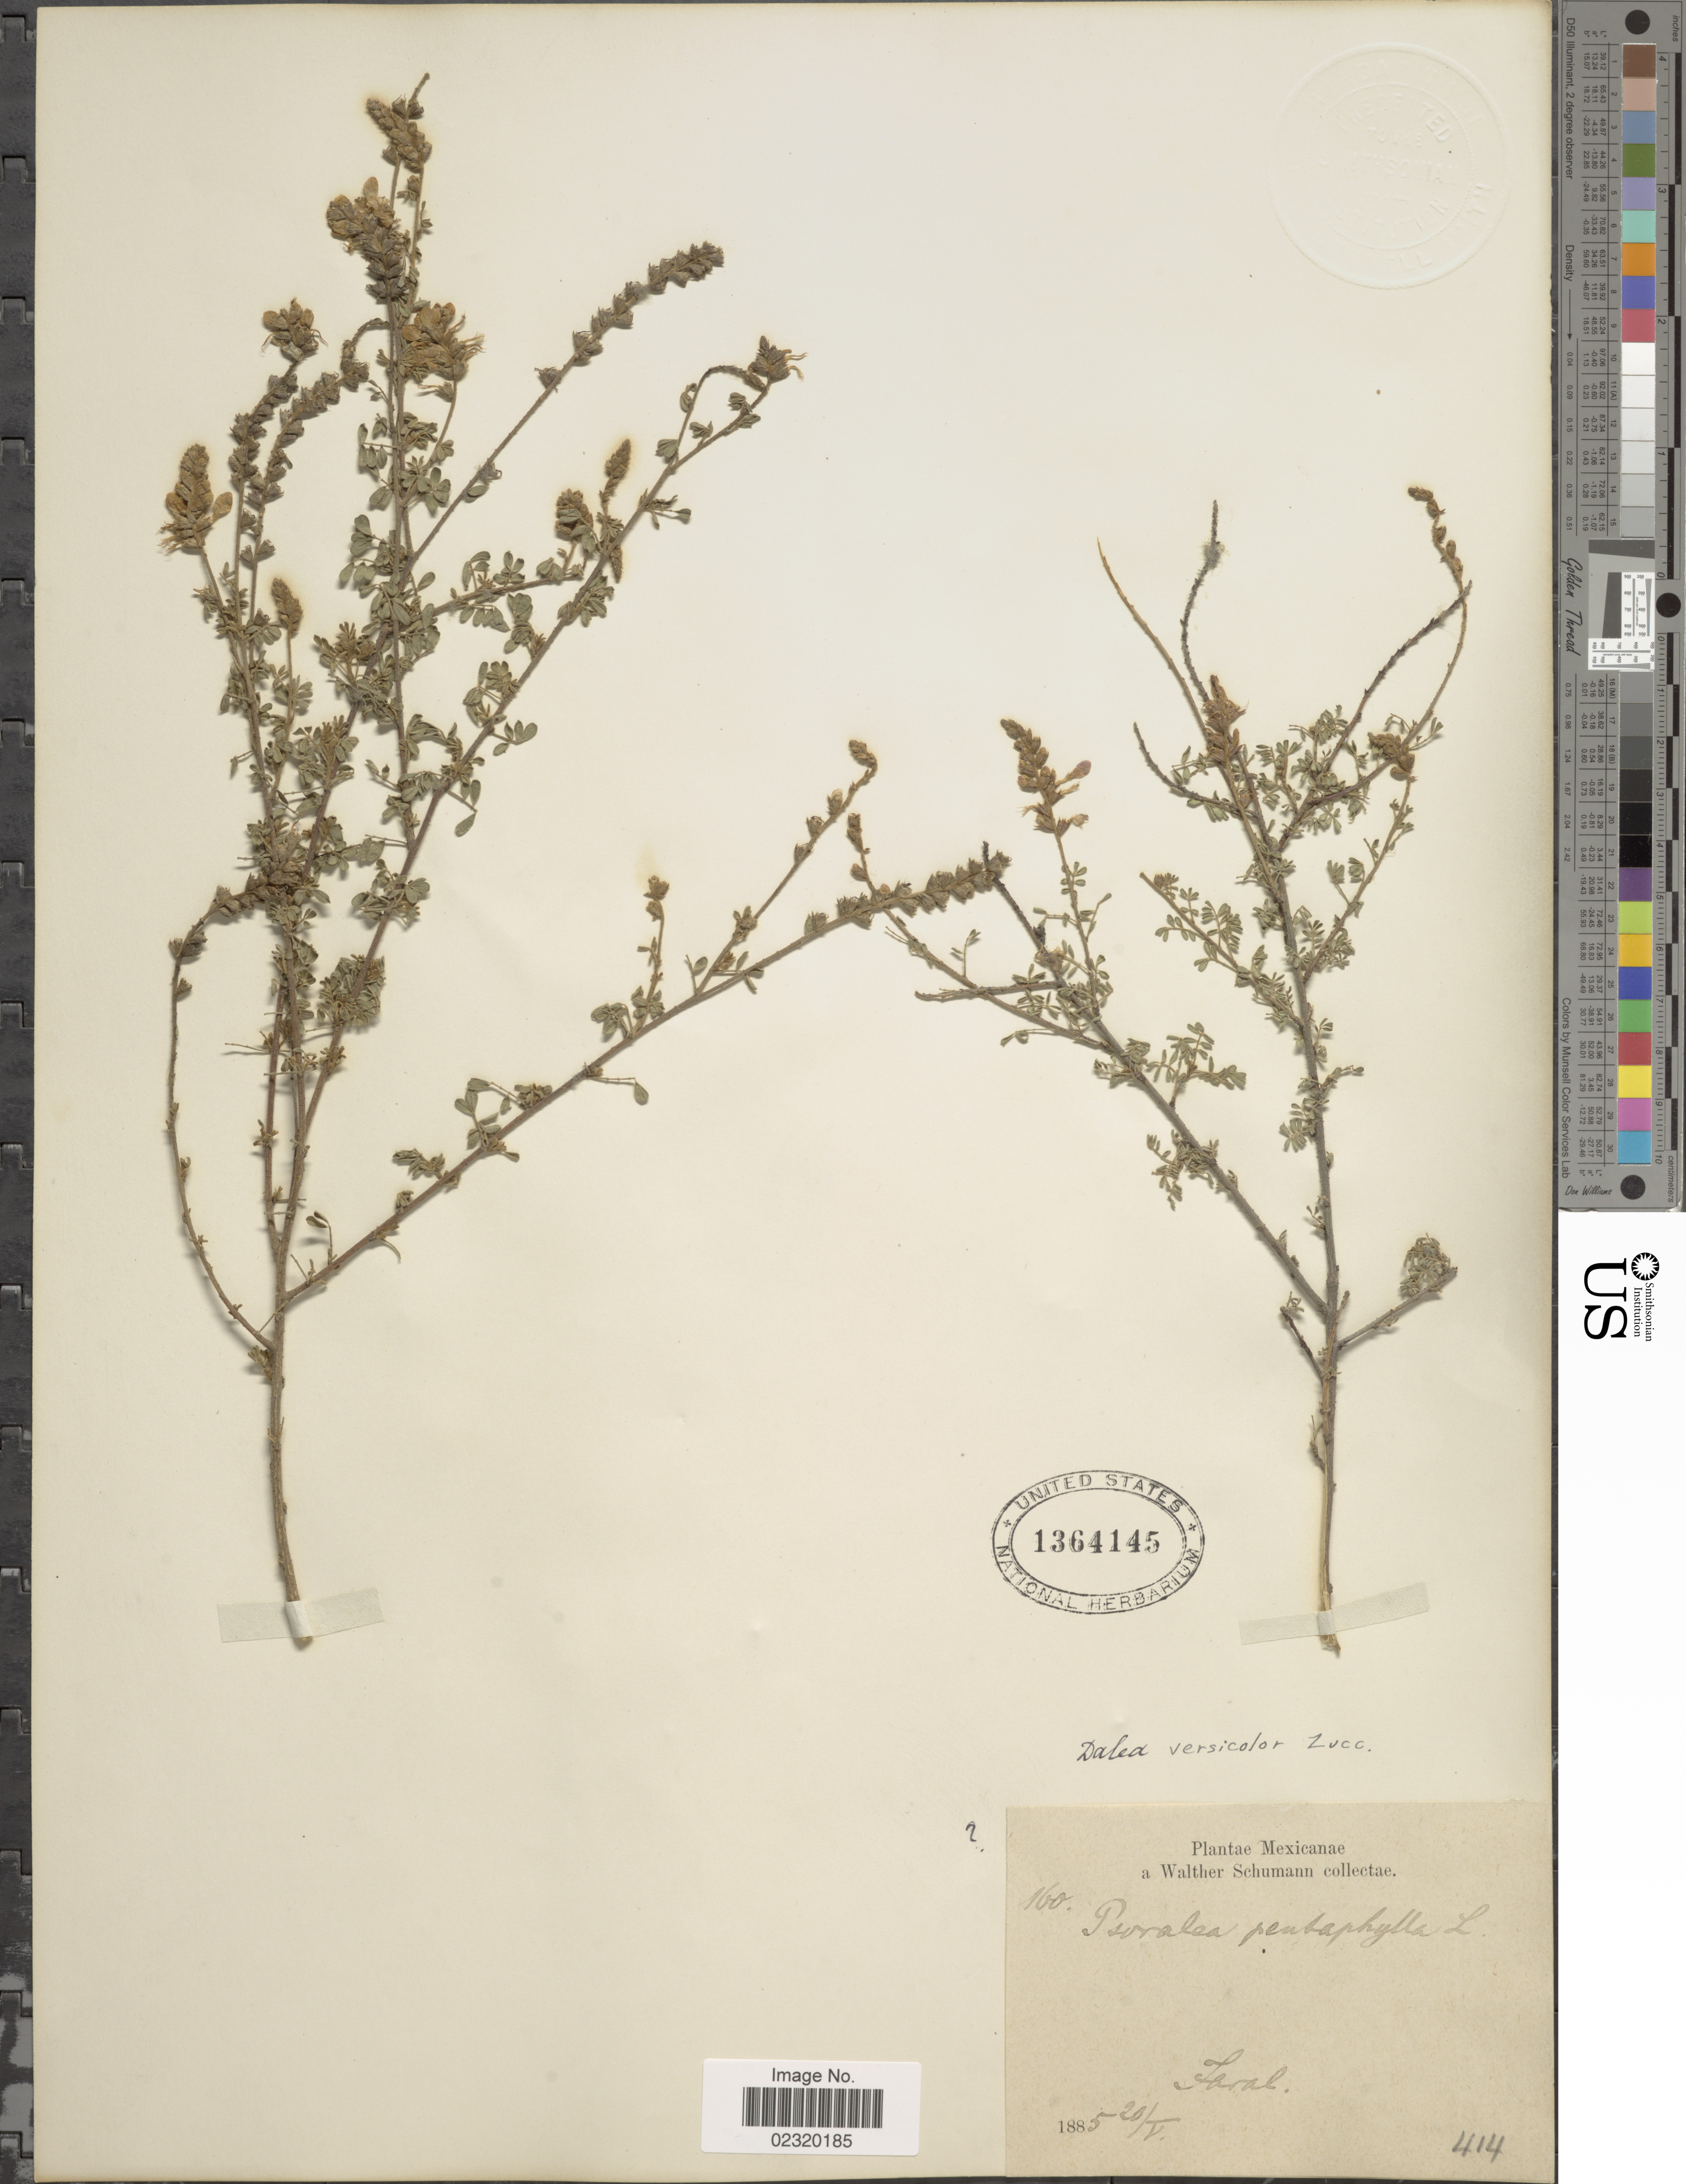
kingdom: Plantae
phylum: Tracheophyta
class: Magnoliopsida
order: Fabales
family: Fabaceae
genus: Dalea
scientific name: Dalea versicolor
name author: Zucc.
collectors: W. Schumann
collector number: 160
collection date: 1885-05-20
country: Mexico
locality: Faral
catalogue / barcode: US 1364145